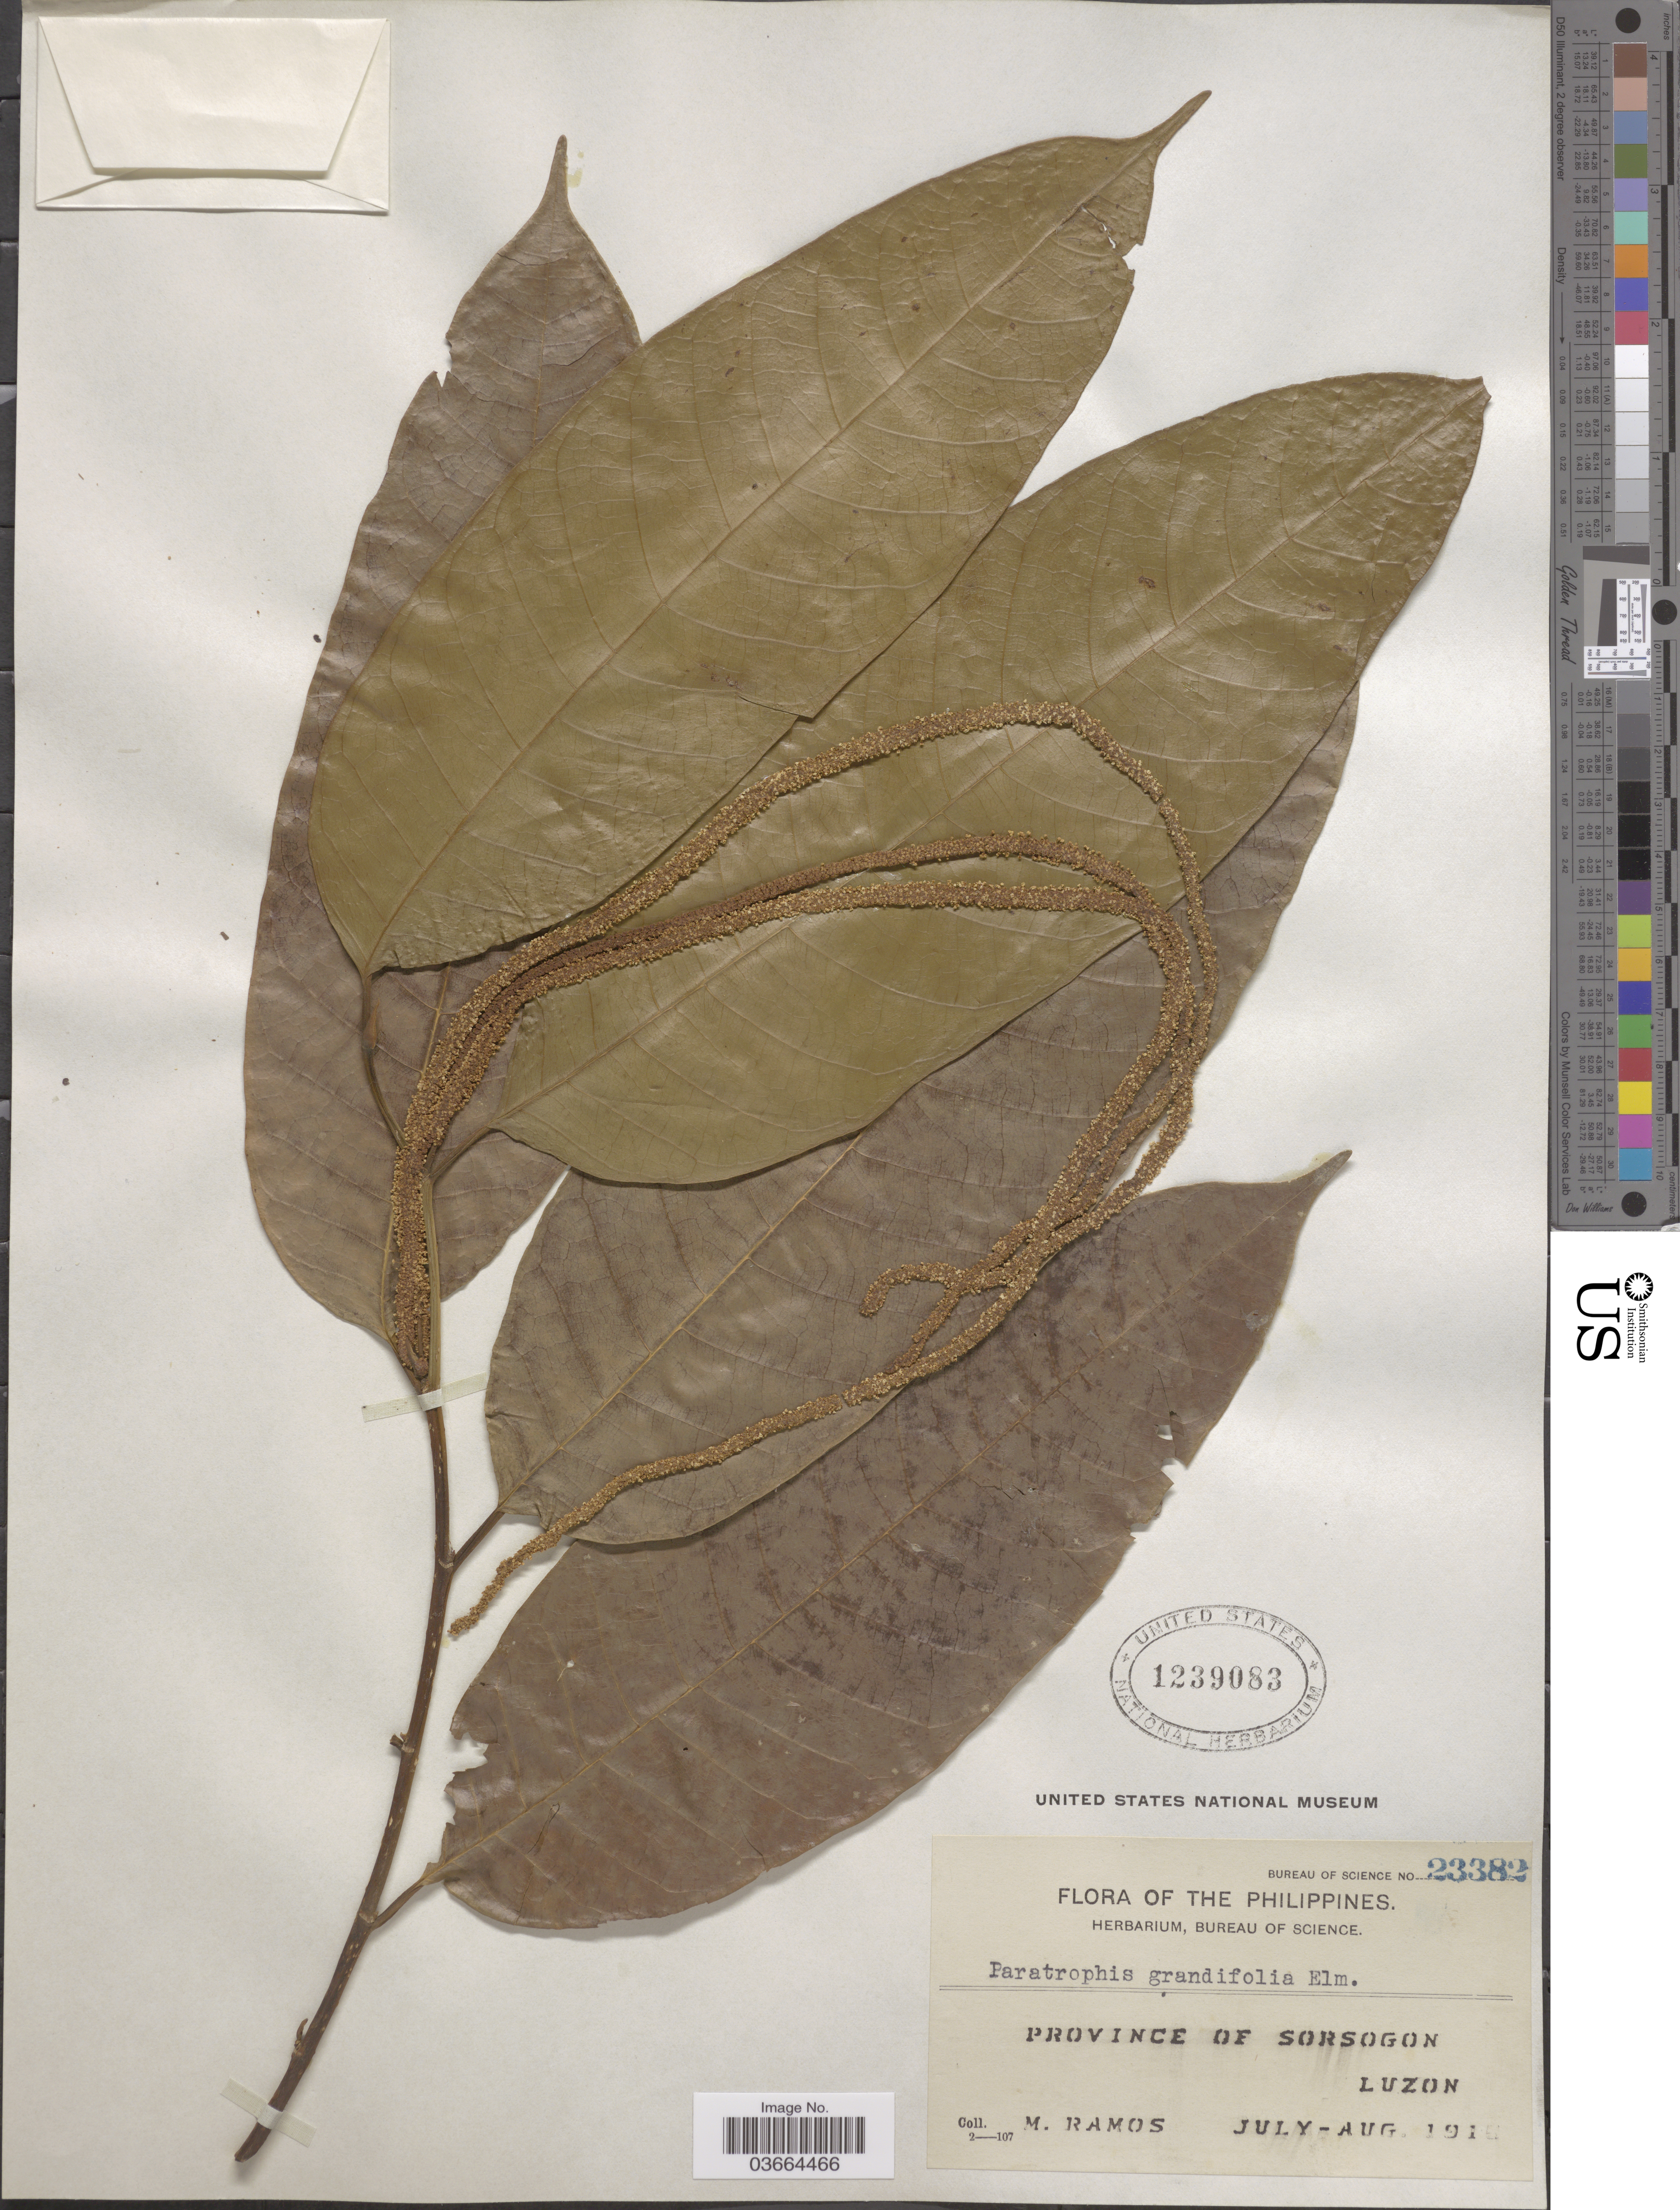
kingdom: Plantae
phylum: Tracheophyta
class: Magnoliopsida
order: Rosales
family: Moraceae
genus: Paratrophis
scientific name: Paratrophis grandifolia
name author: Elmer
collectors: M. Ramos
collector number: Bureau of Science 23382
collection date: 1915-07/1915-08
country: Philippines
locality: Province of Sorsogon, Luzon.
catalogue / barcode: US 1239083